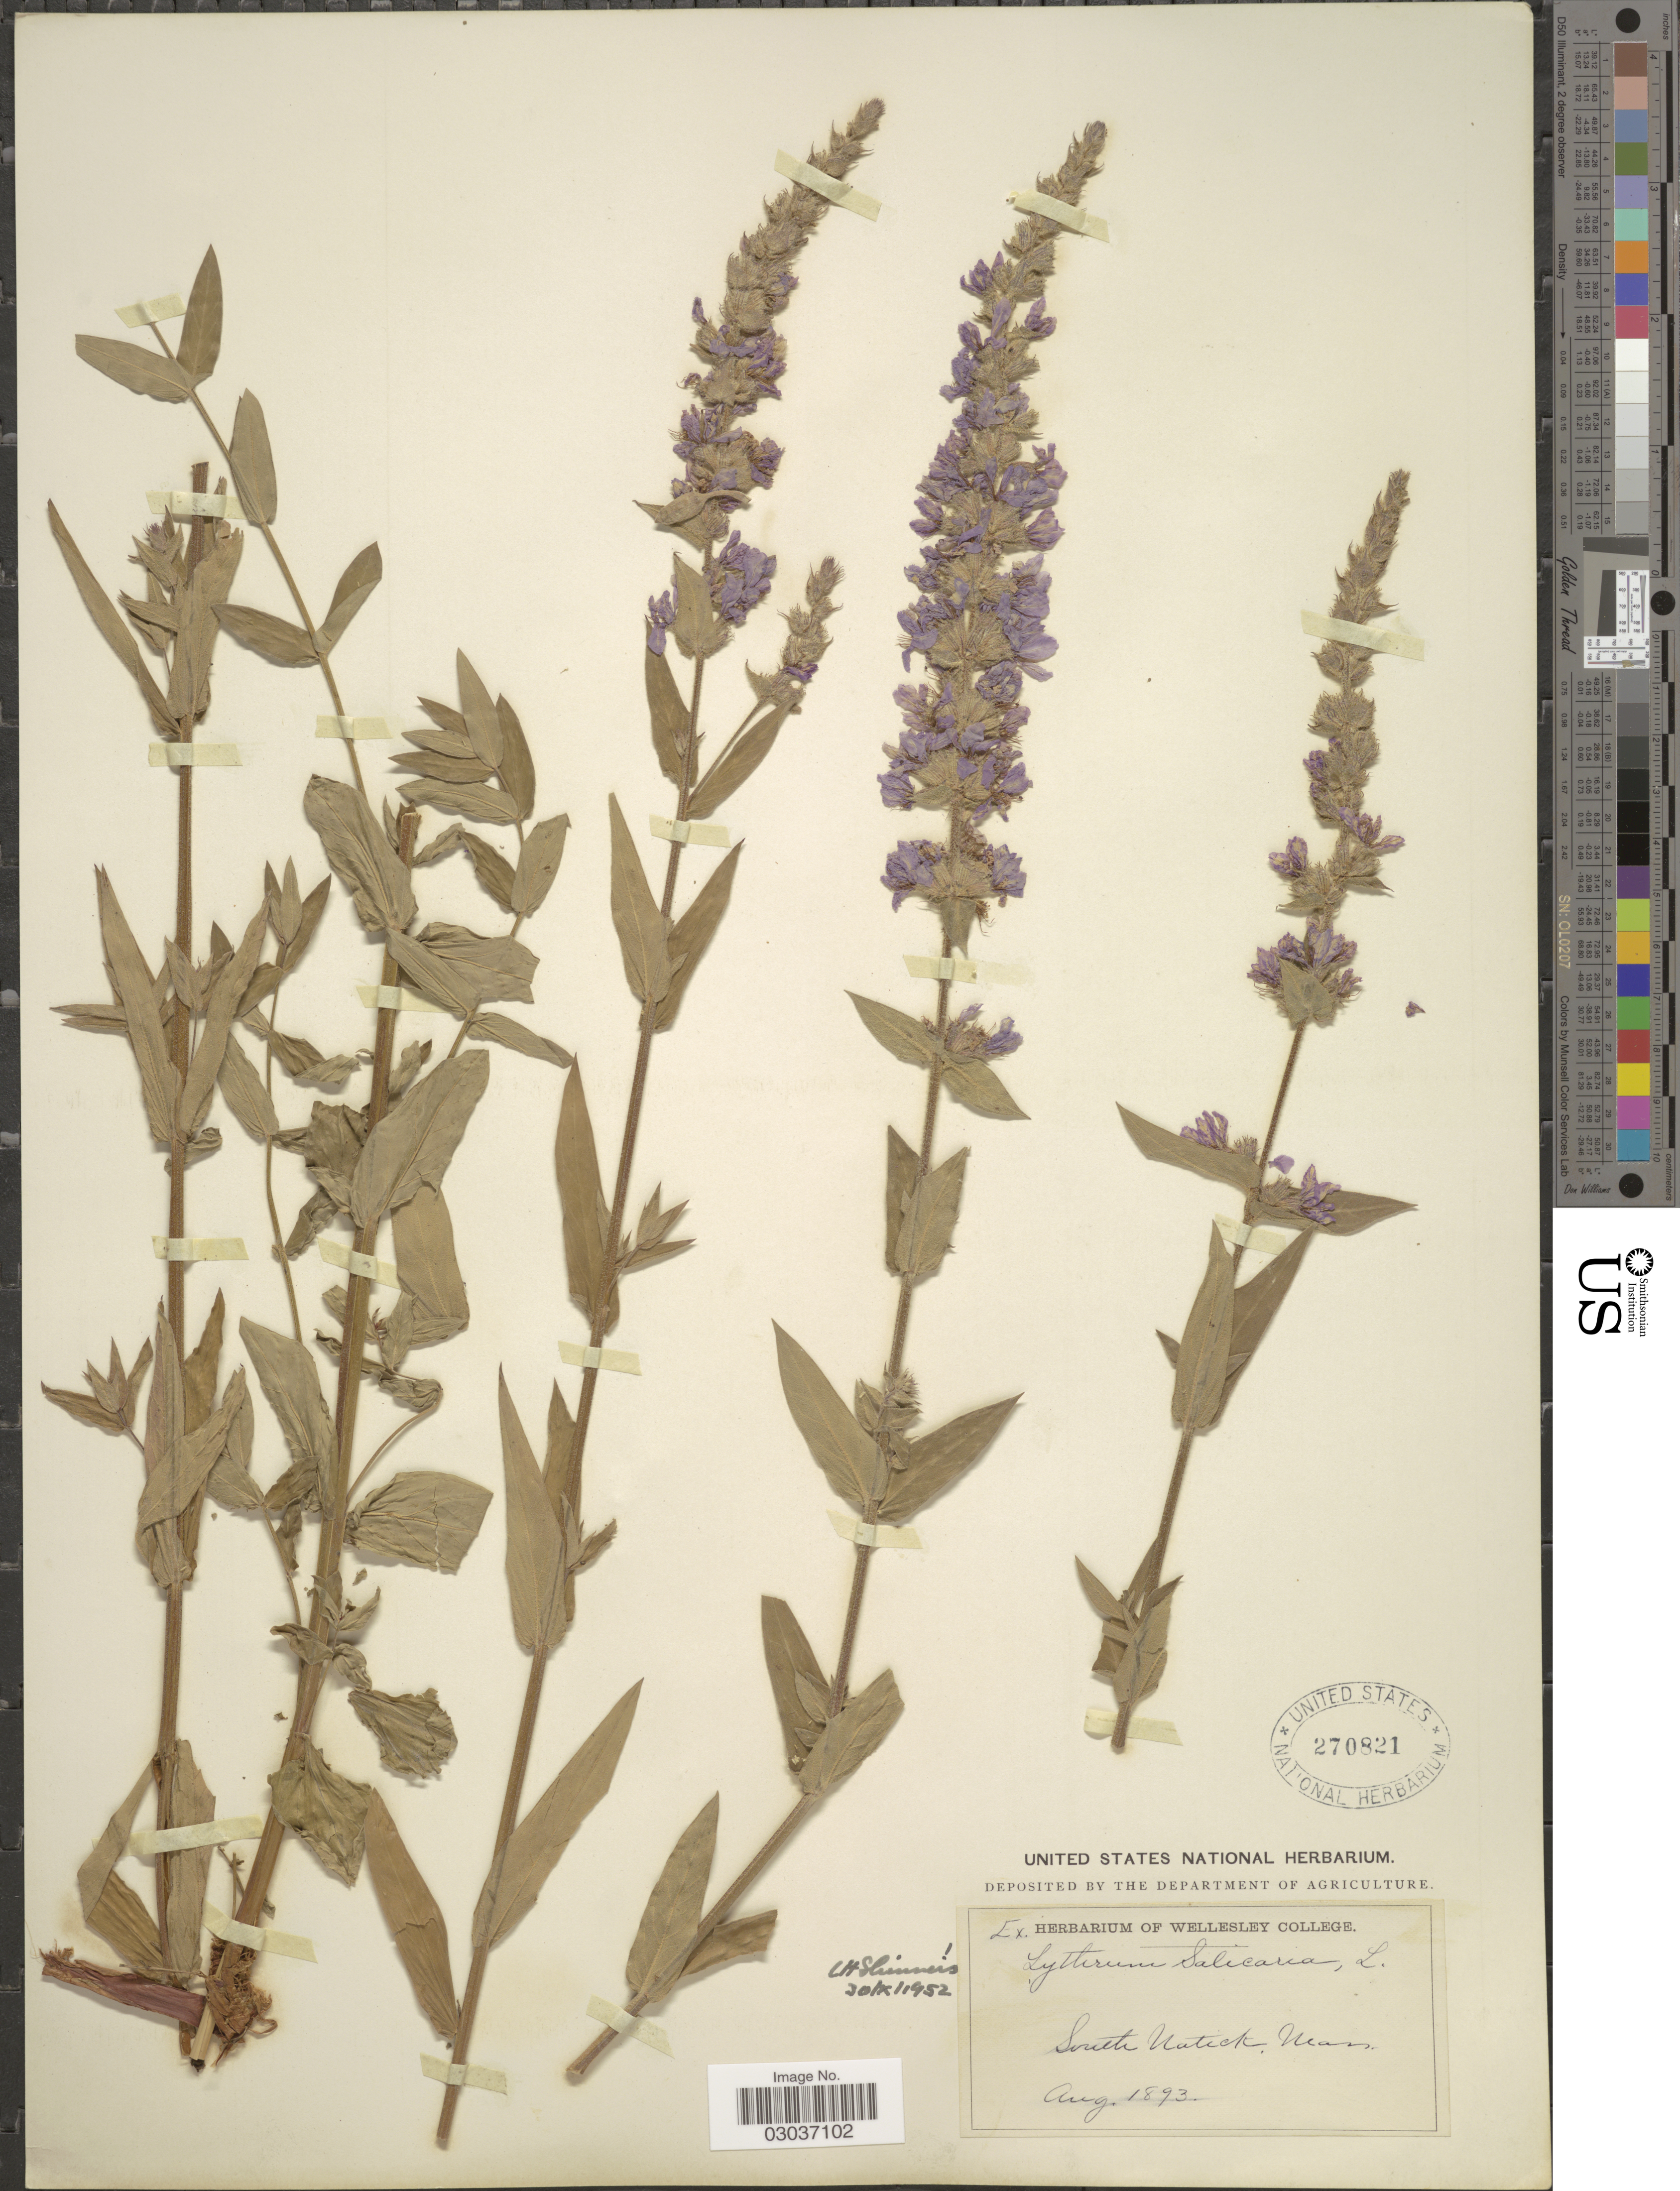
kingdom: Plantae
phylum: Tracheophyta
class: Magnoliopsida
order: Myrtales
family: Lythraceae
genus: Lythrum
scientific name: Lythrum salicaria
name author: L.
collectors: ex herb. Wellesley College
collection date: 1893-08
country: United States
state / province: Massachusetts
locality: South Natick.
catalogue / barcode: US 270821